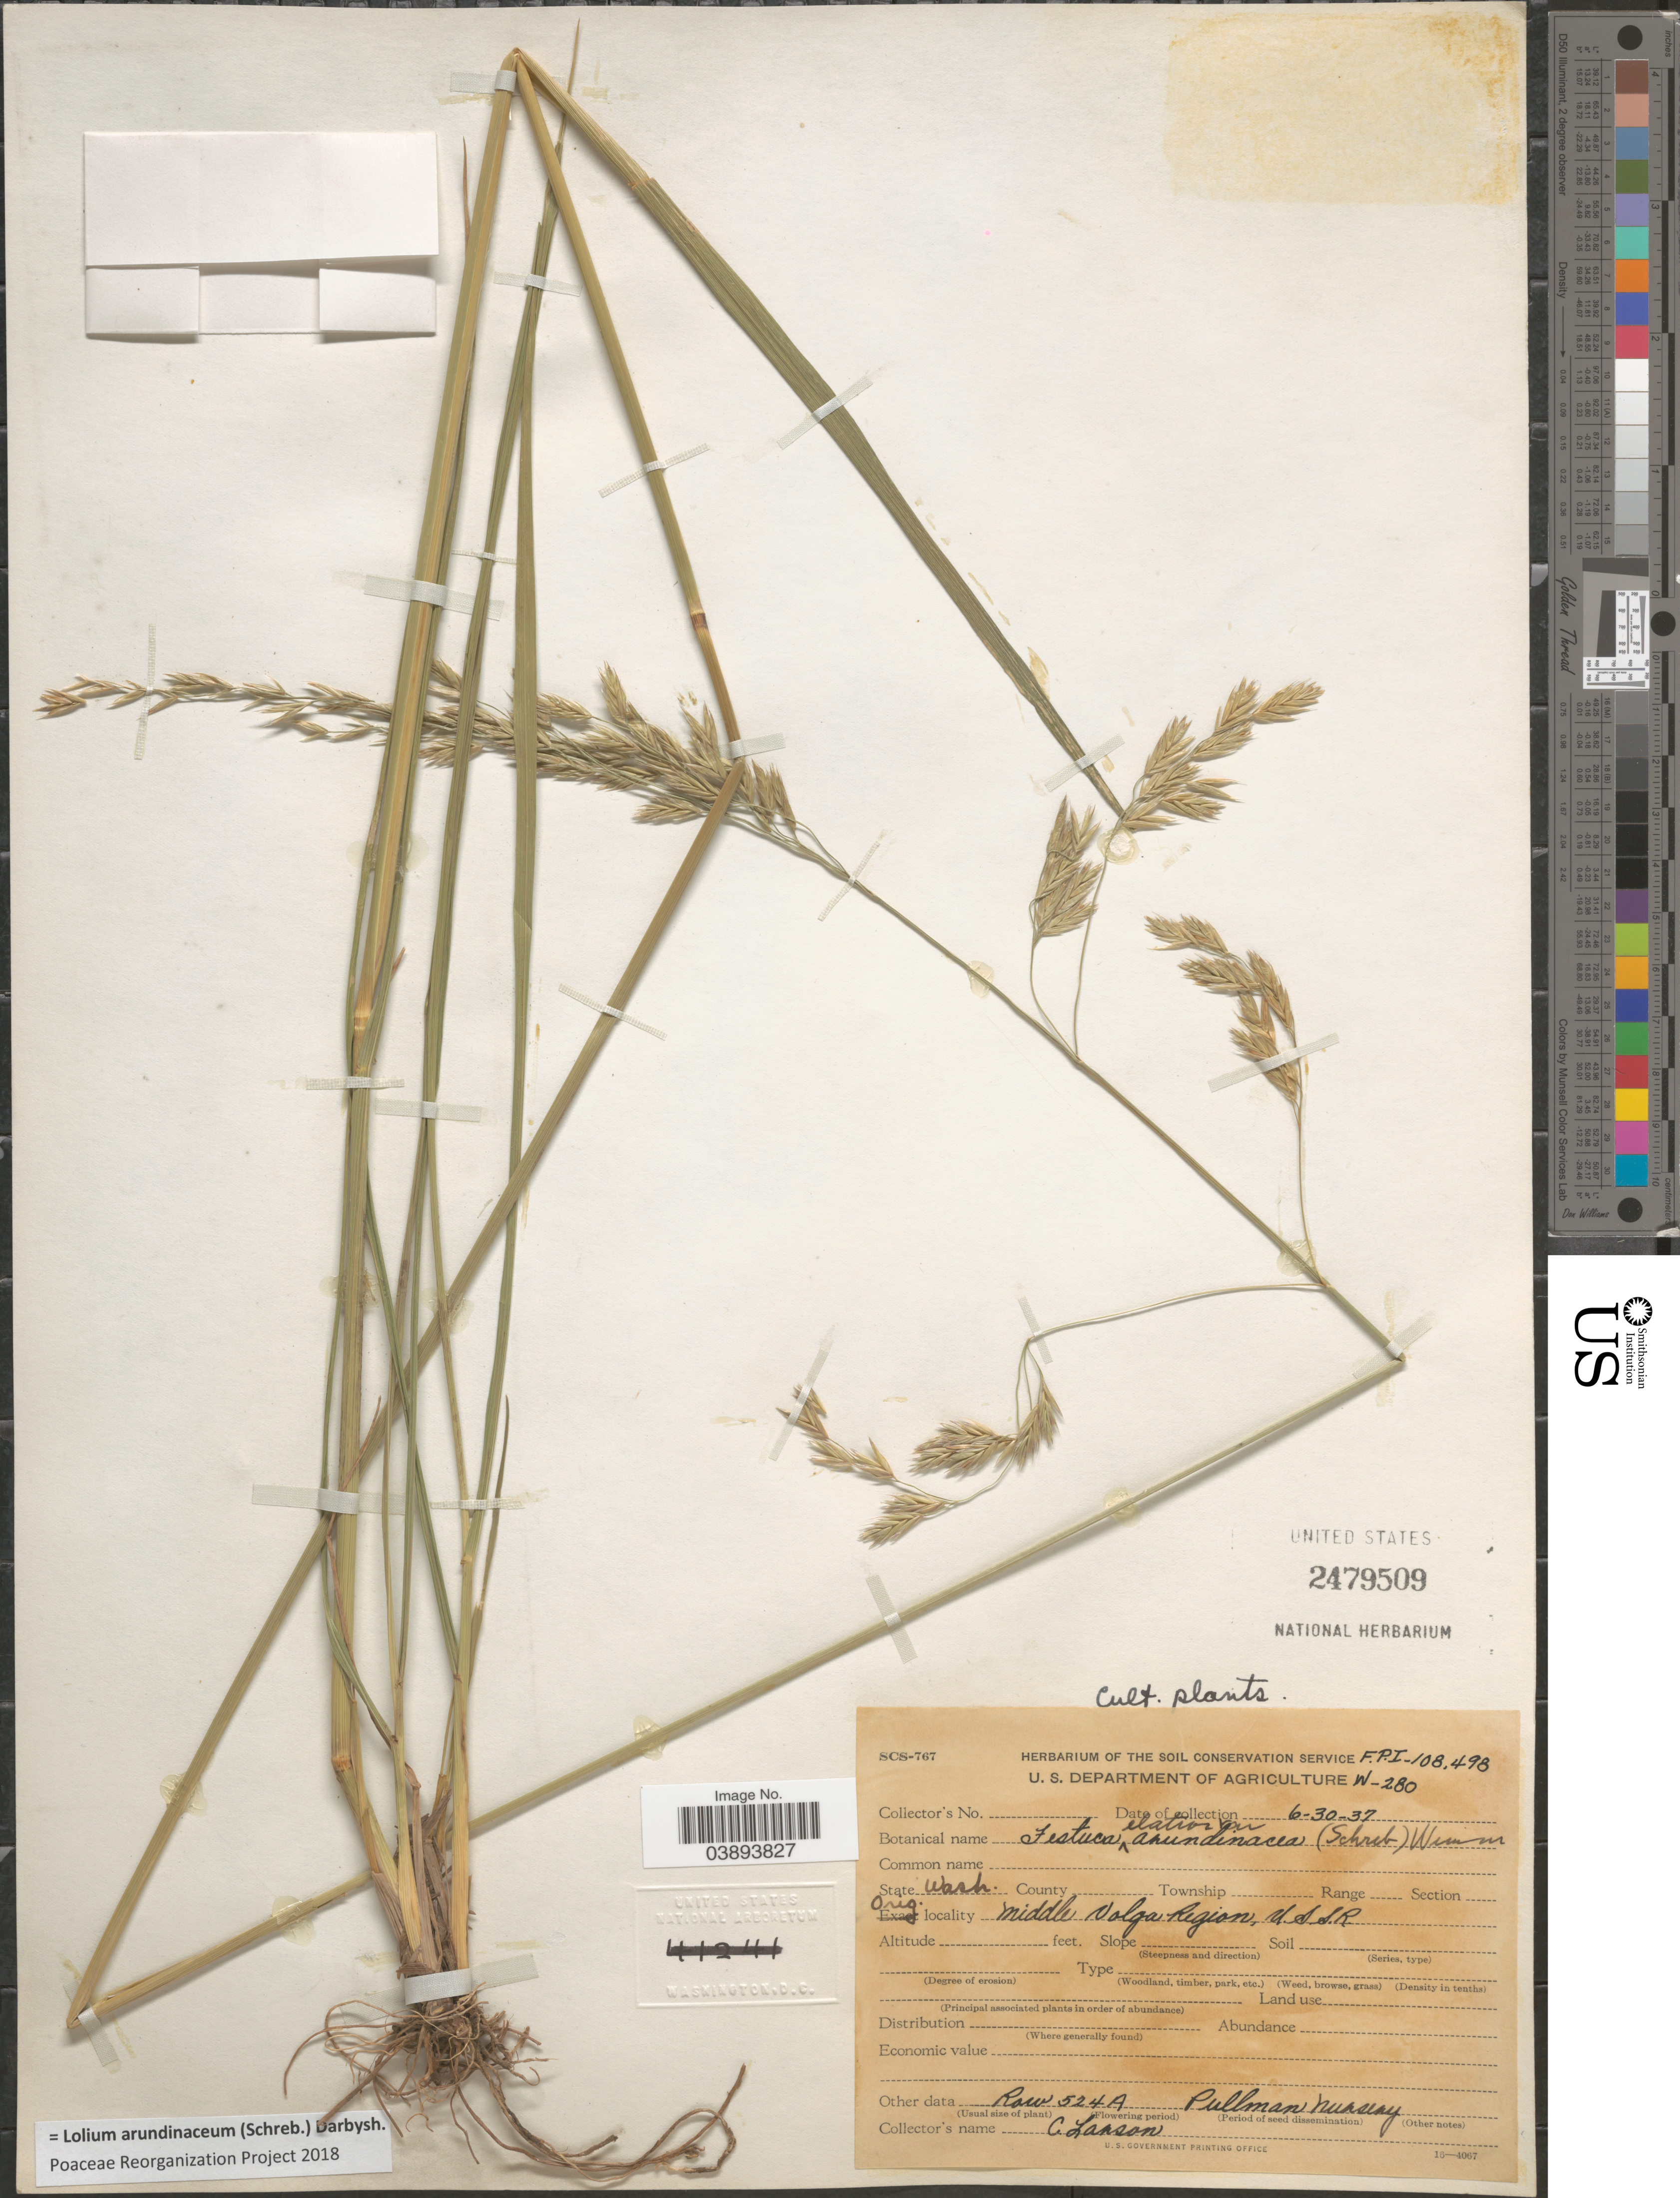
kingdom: Plantae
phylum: Tracheophyta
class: Liliopsida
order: Poales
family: Poaceae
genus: Lolium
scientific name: Lolium arundinaceum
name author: (Schreb.) Darbysh.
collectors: C. Larson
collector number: FPI-108498/W-280 ?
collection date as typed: Transcribed d/m/y: 30/6/37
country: United States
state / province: Washington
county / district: Whitman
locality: Row 524A. Pullman Nursery.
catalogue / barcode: US 2479509